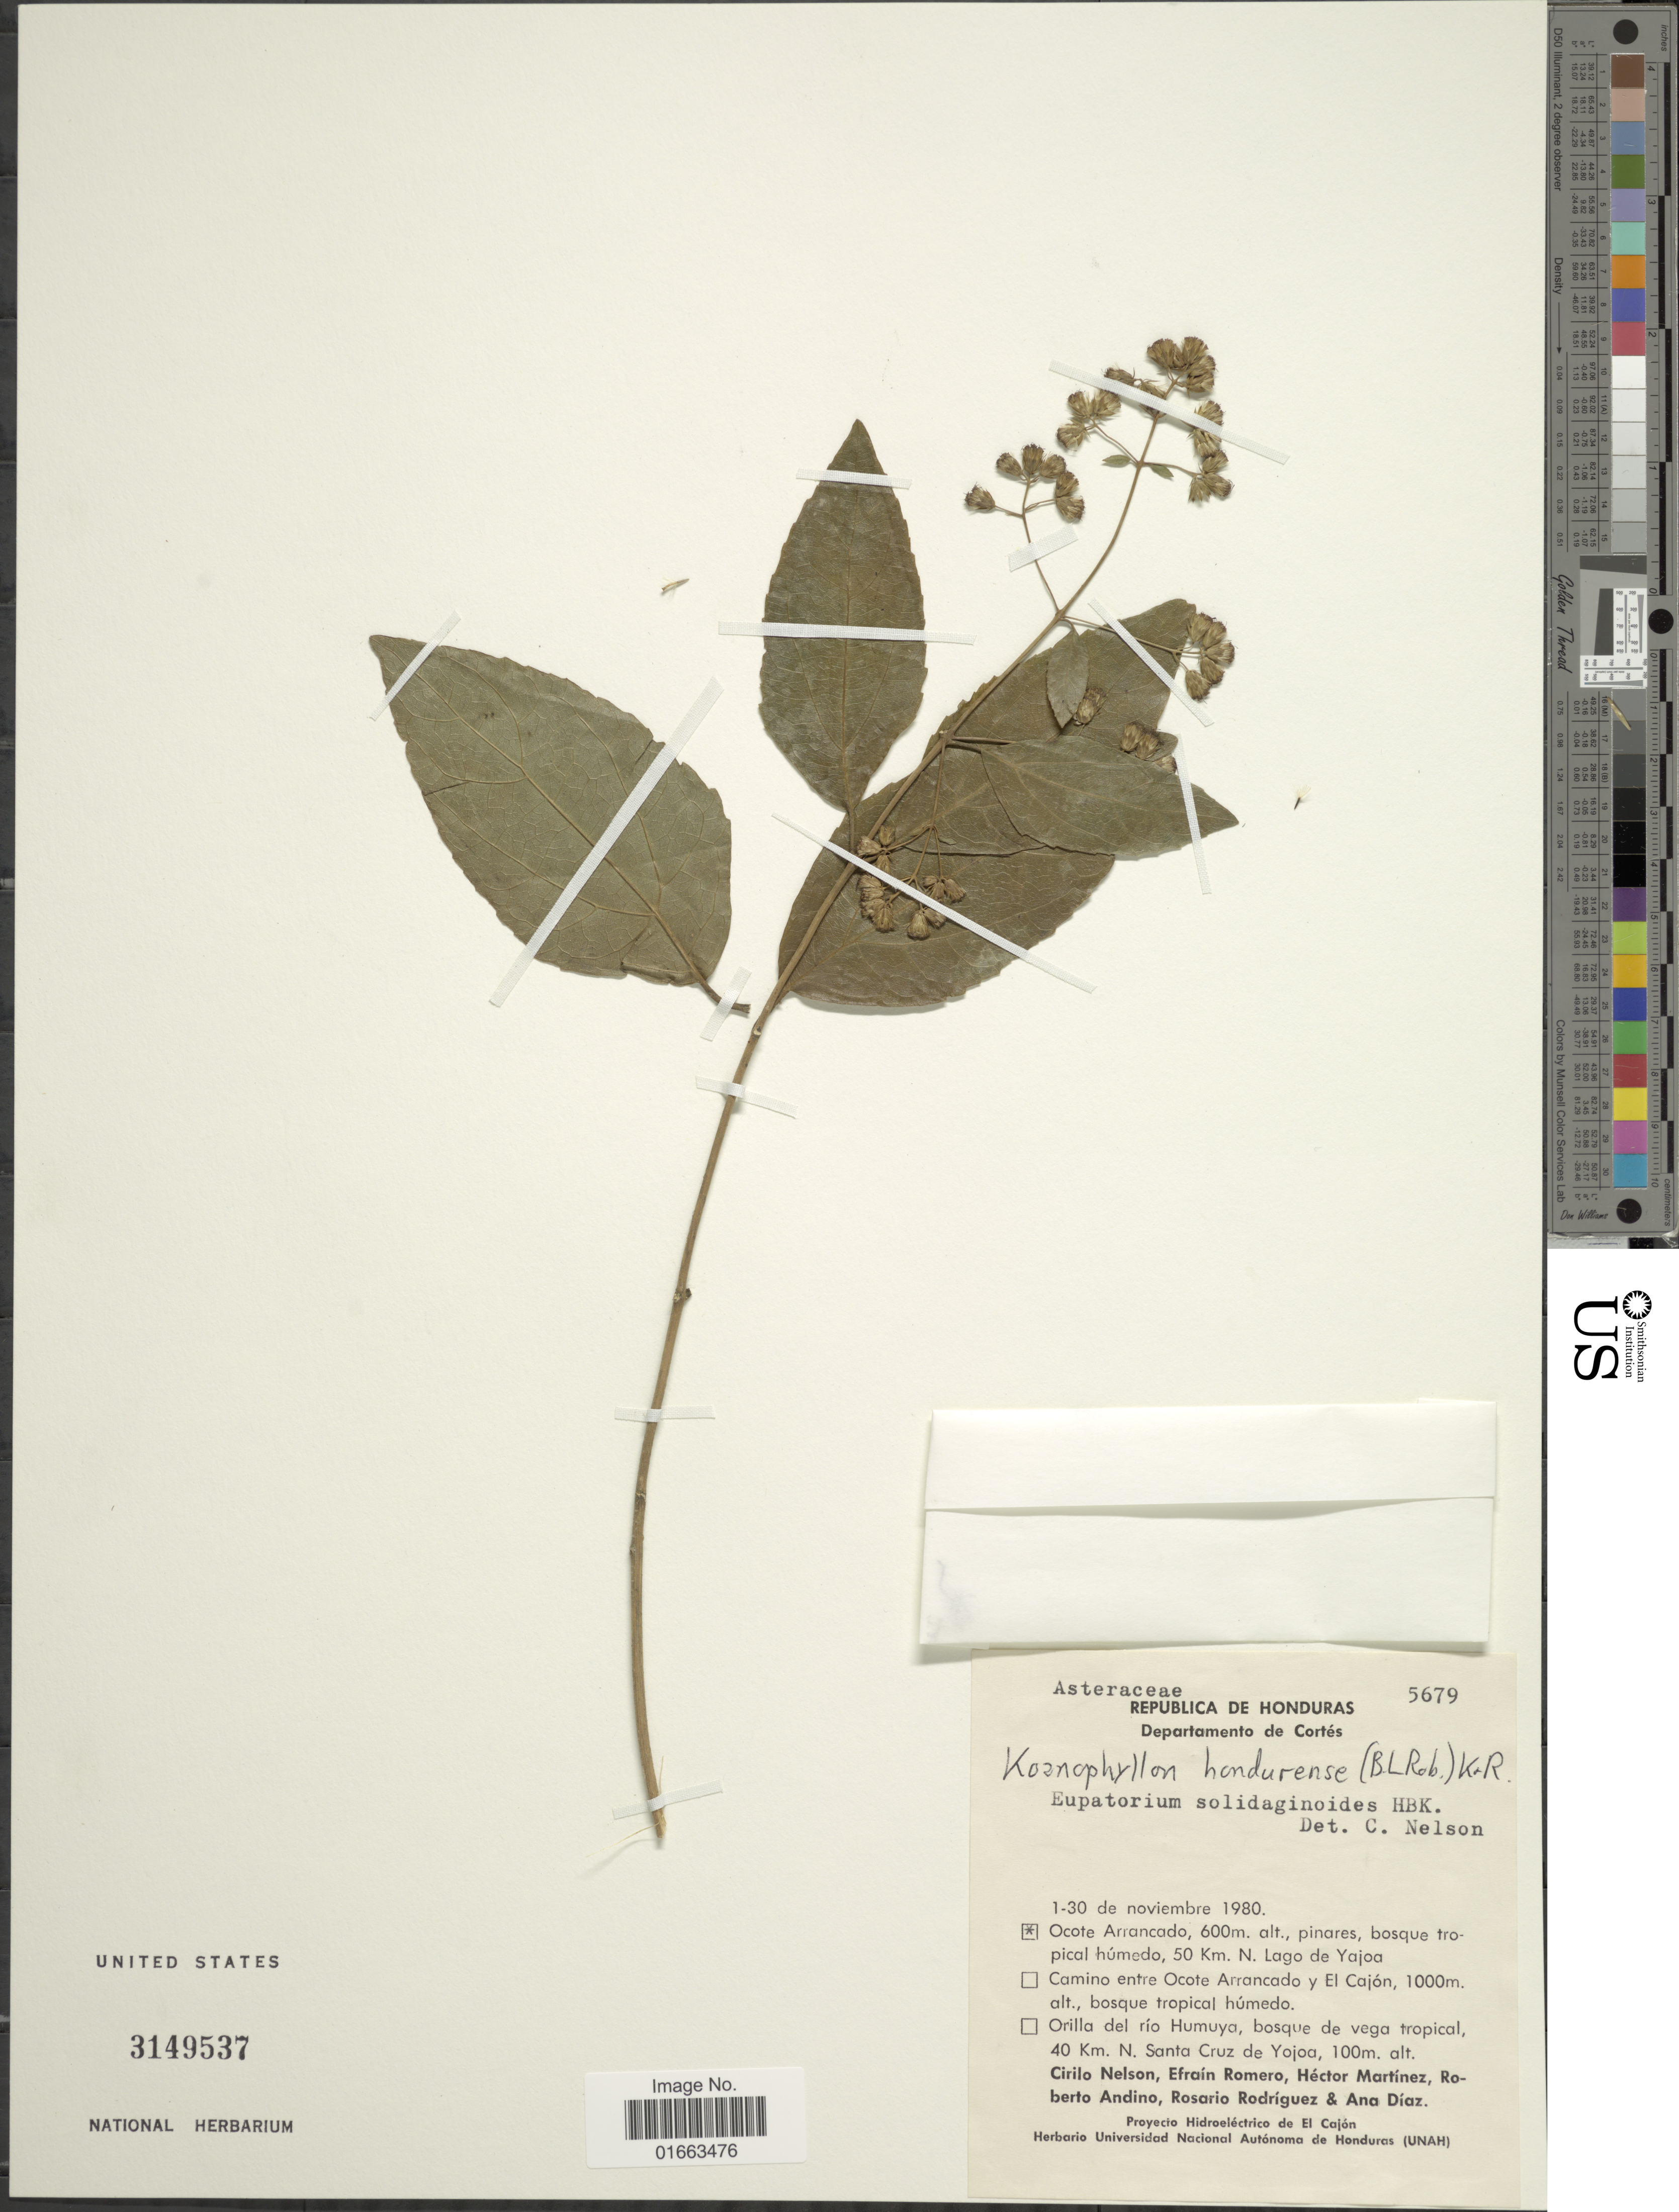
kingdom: Plantae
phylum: Tracheophyta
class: Magnoliopsida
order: Asterales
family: Asteraceae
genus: Koanophyllon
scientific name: Koanophyllon hondurensis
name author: (B.L. Rob.) R.M. King & H. Rob.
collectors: C. H. Nelson, E. Romero, H. Martínez, R. Andino & et al.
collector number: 5679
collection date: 1980-11-01/1980-11-30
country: Honduras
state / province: Cortés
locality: Ocote Arrancada, pinares, bosque tropical húmedo, 50 km. N. Lago de Yajoa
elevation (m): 600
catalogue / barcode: US 3149537